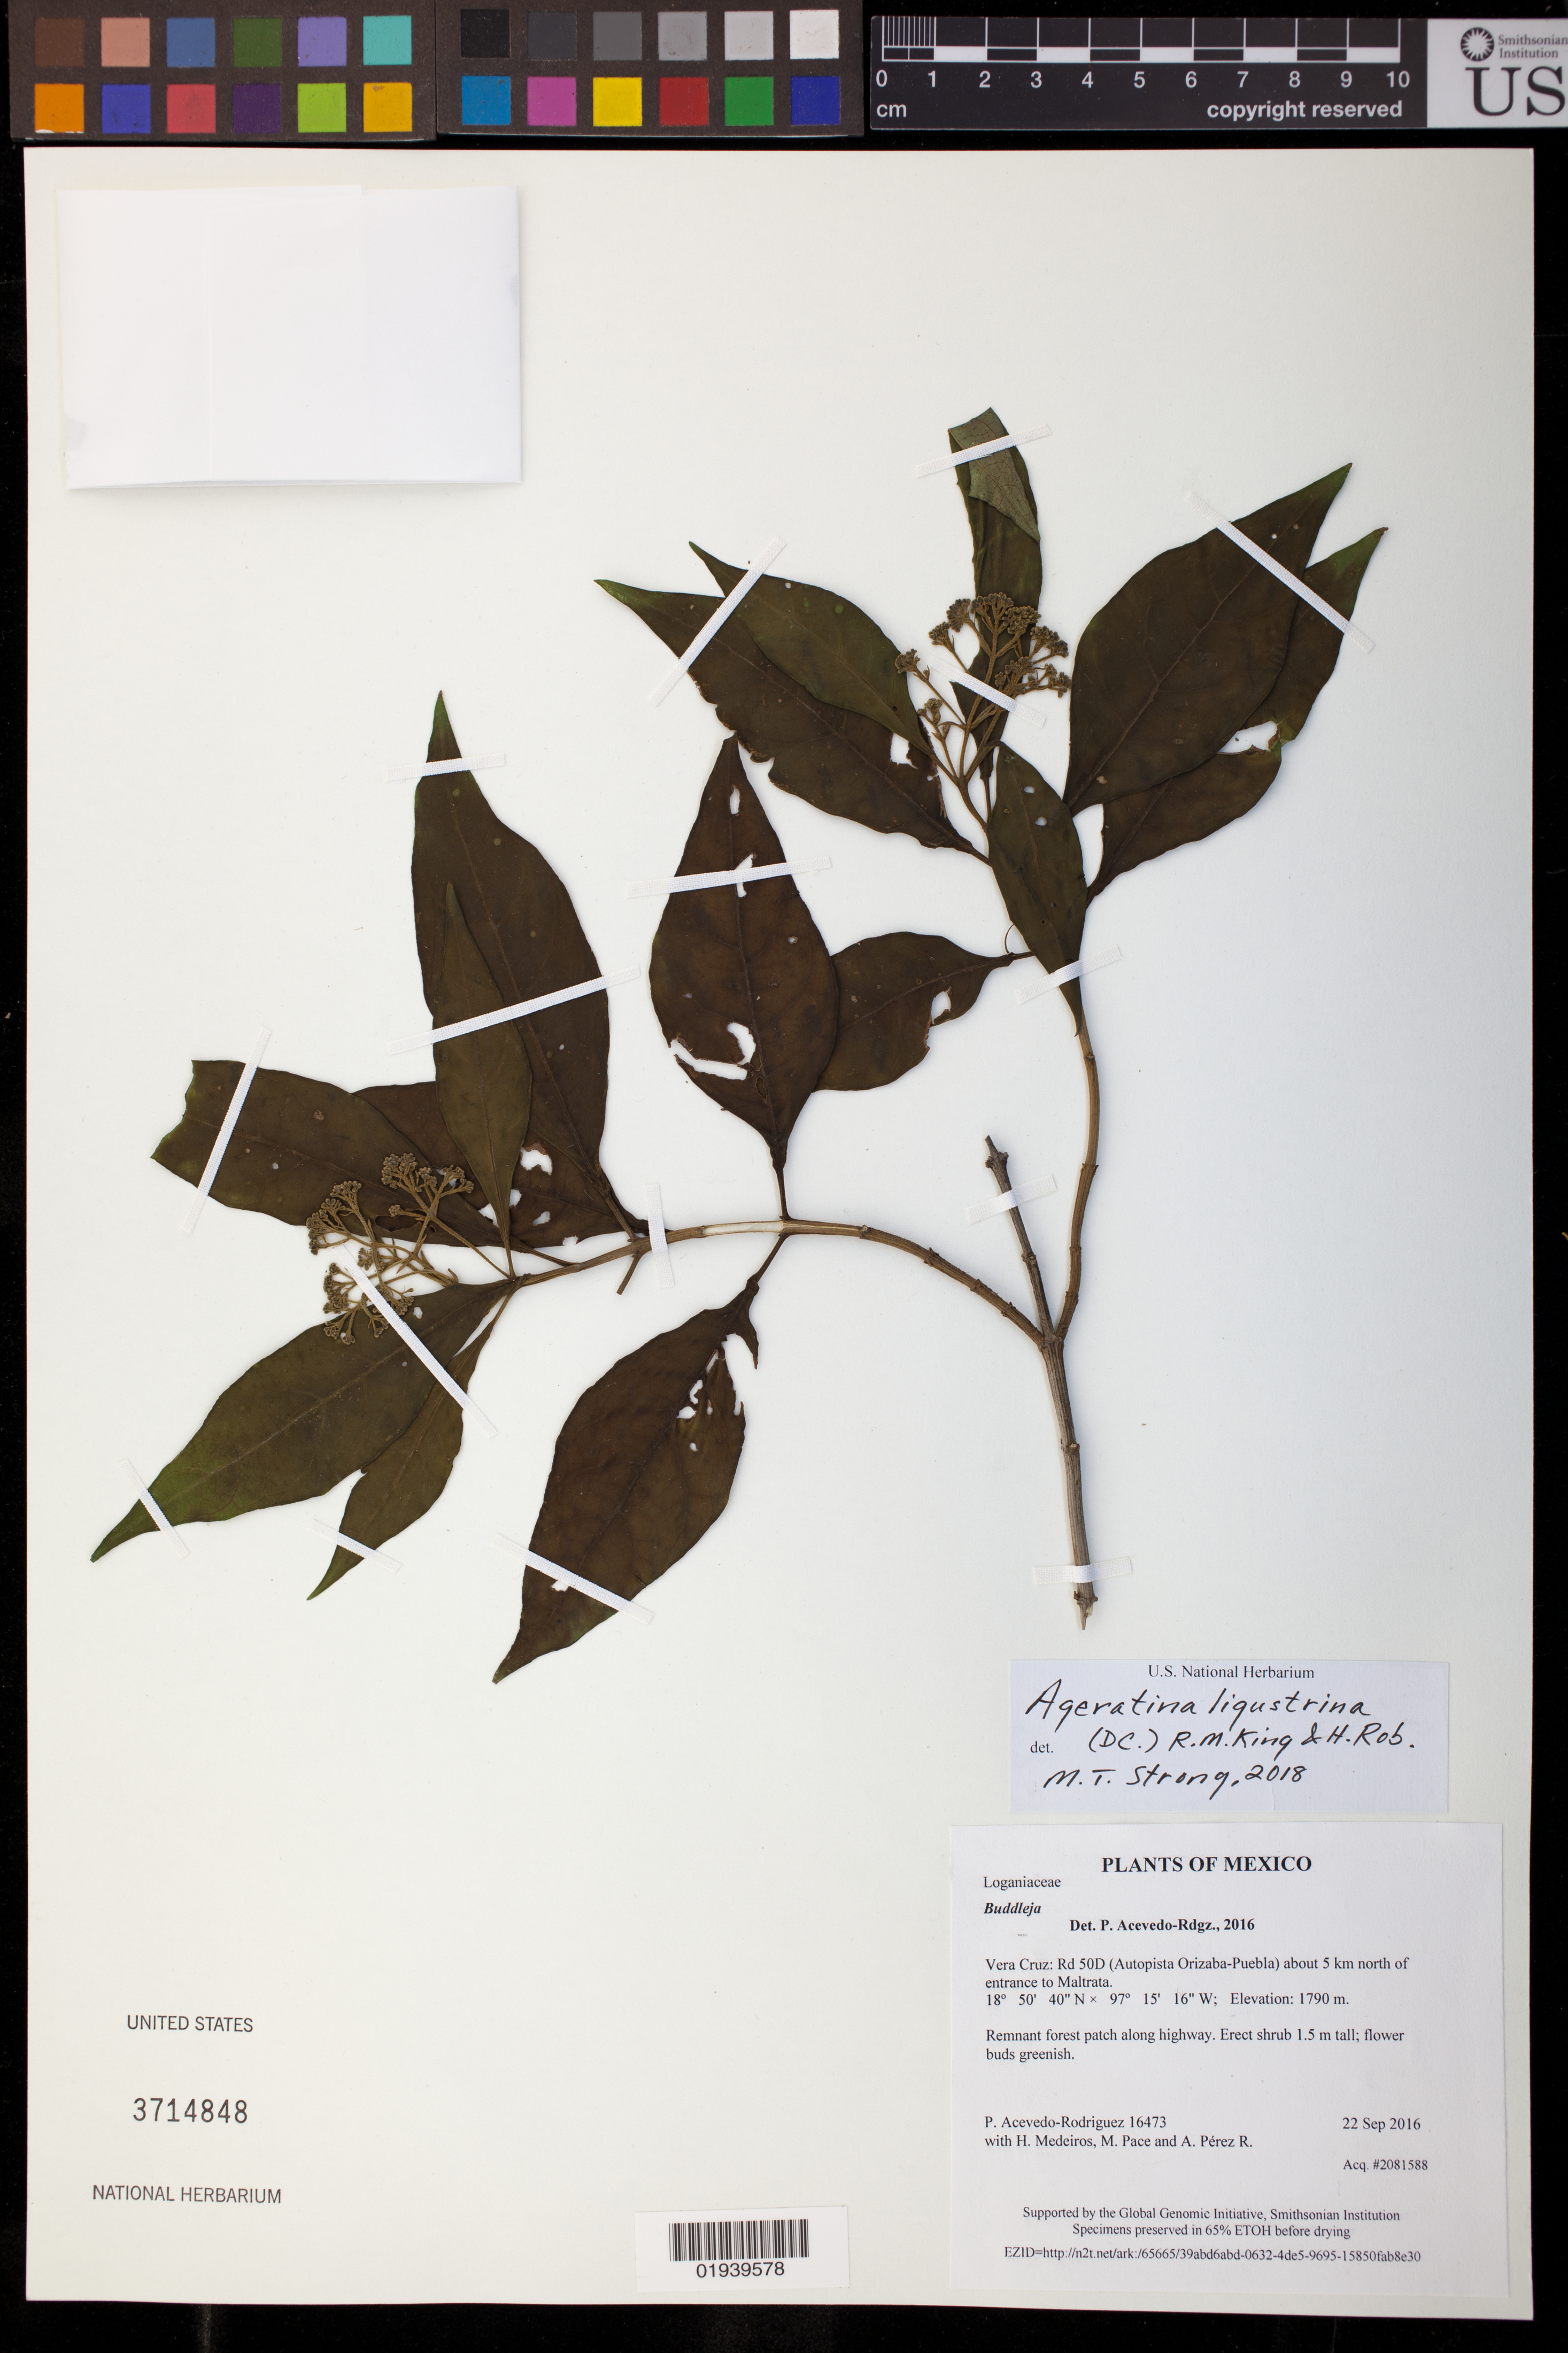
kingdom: Plantae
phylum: Tracheophyta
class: Magnoliopsida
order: Asterales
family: Asteraceae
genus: Ageratina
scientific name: Ageratina ligustrina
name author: (DC.) R.M. King & H. Rob.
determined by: Strong, Mark T., (BOT), Smithsonian Institution - National Museum of Natural History (UNITED STATES)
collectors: P. Acevedo-Rodr., H. Medeiros, M. R. Pace & A. Pérez R.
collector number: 16473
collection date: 2016-09-22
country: Mexico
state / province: Veracruz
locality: Rd 50D (Autopista Orizaba-PPuebla) about 5 km north of entrance to Maltrata.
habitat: Remnant forest patch along highway.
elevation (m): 1790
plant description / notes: US, NY, MO, K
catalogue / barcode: US 3714848